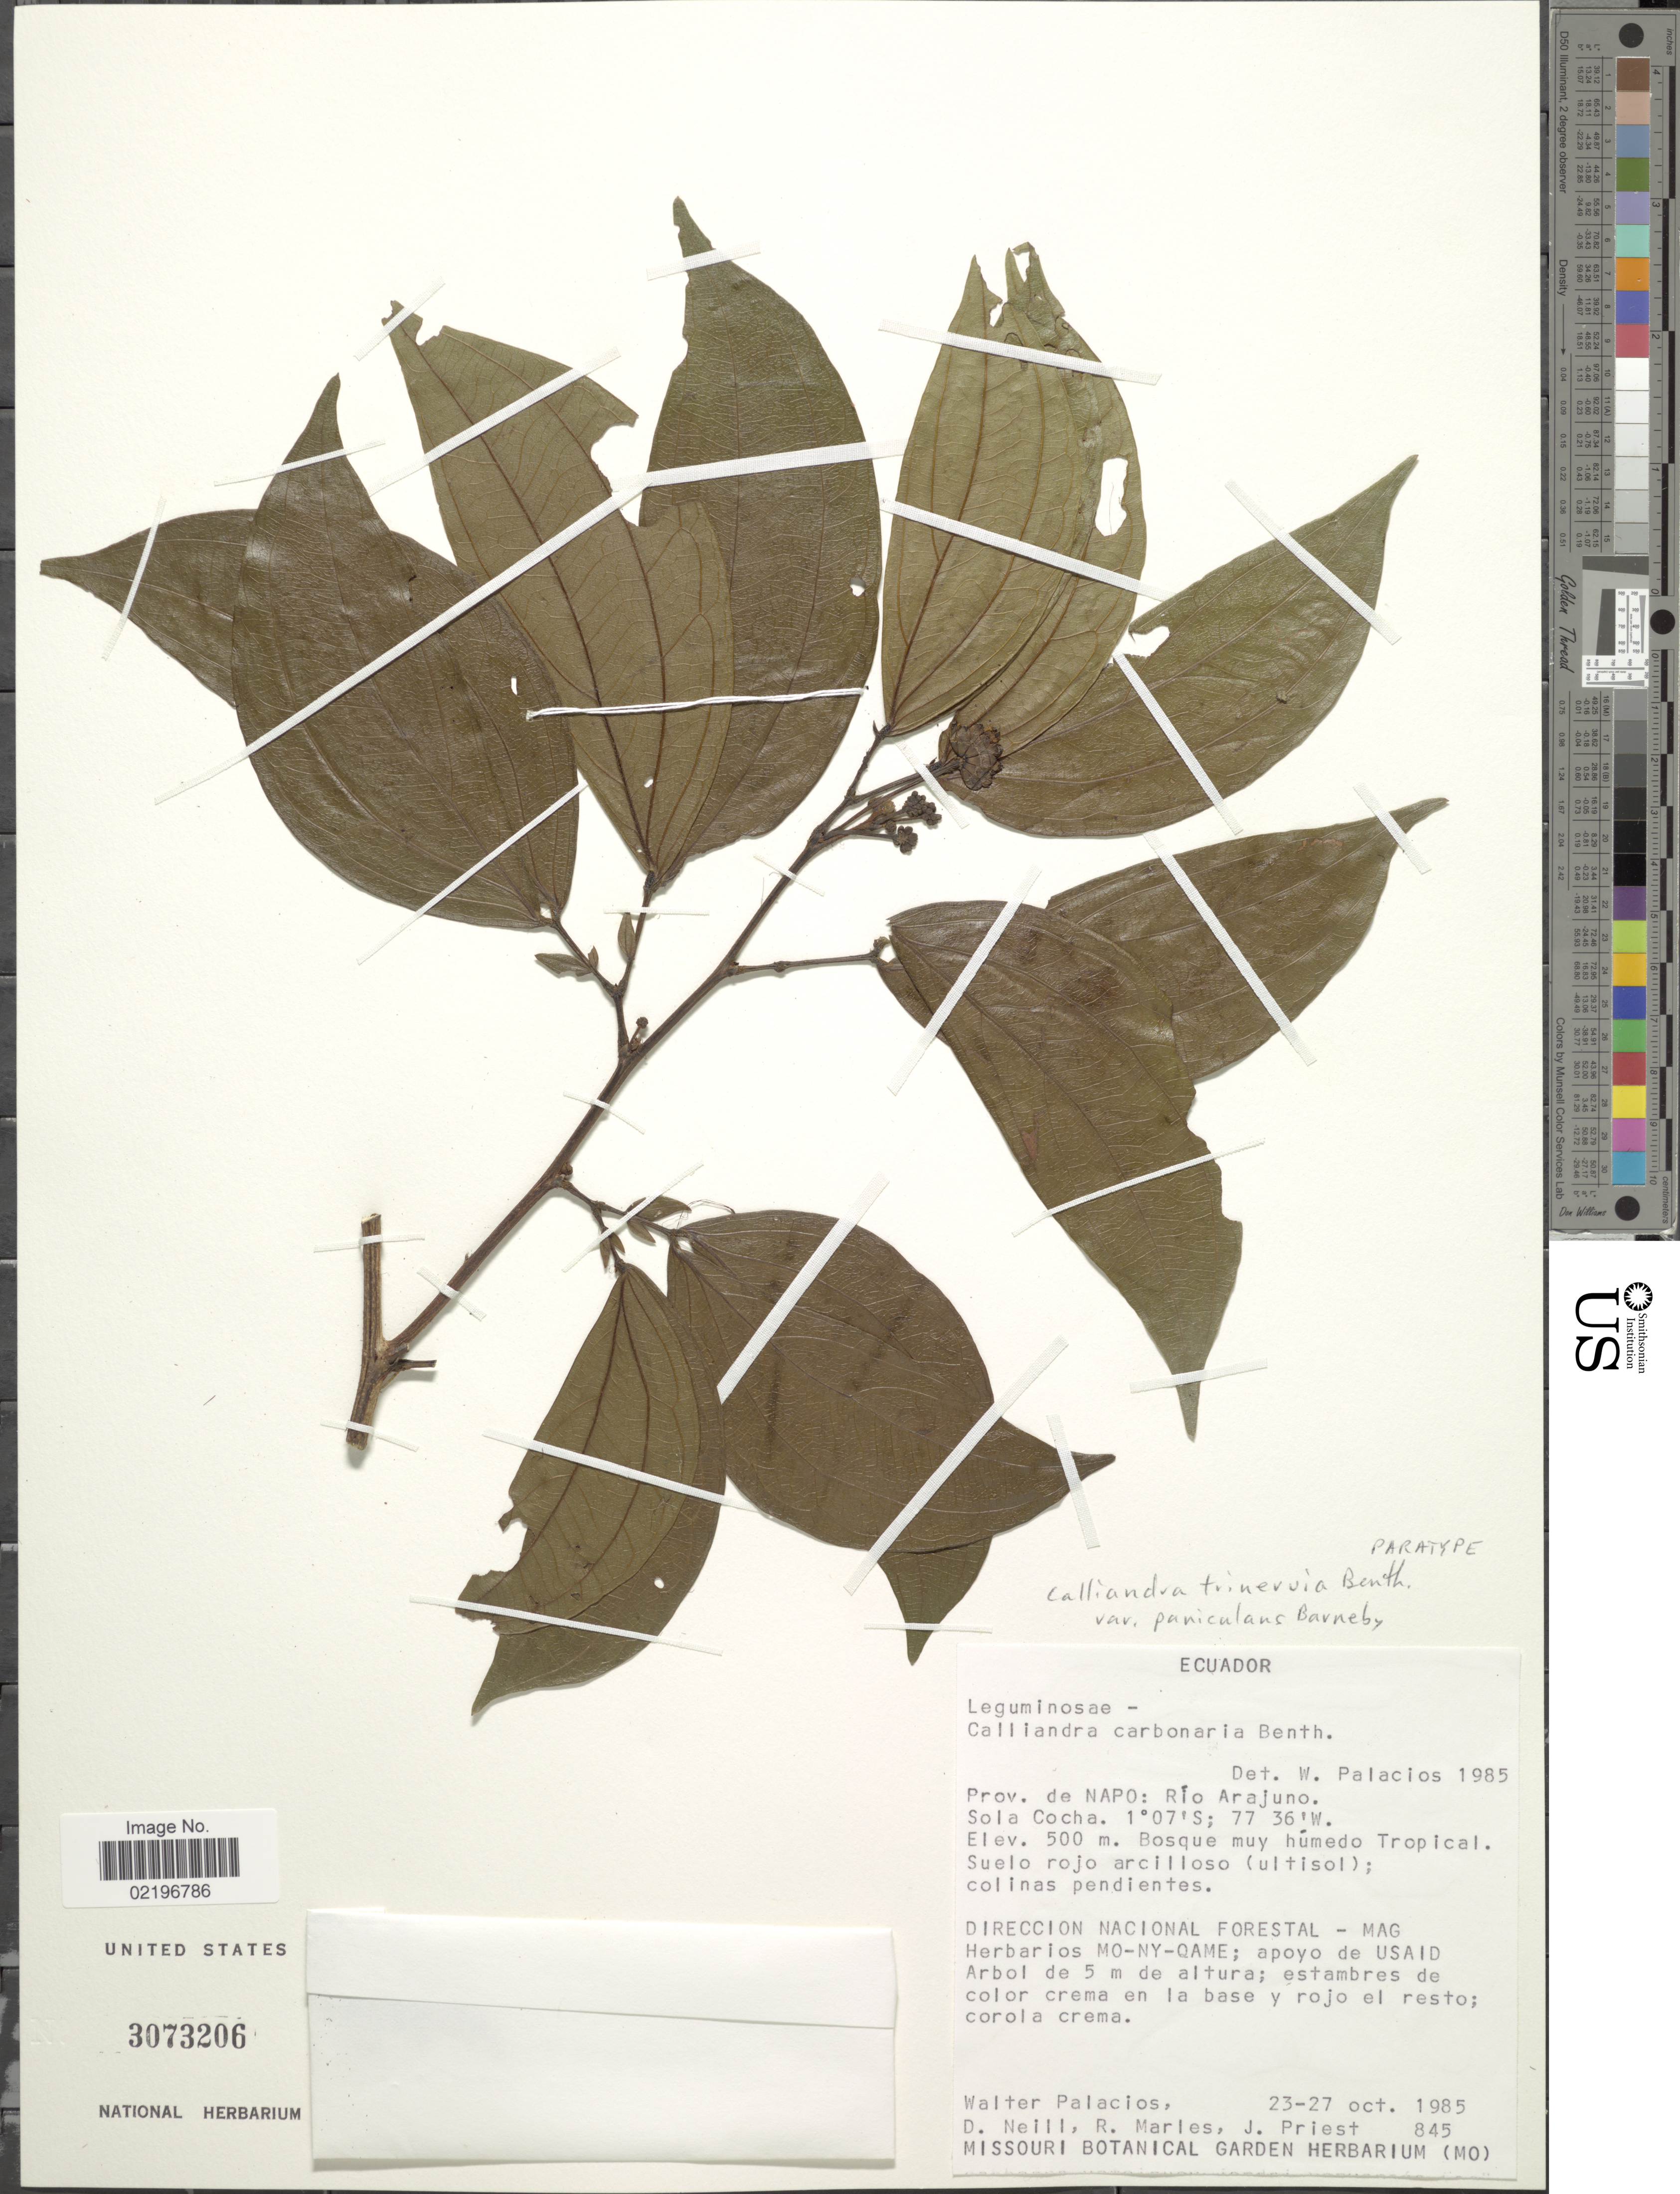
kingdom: Plantae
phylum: Tracheophyta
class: Magnoliopsida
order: Fabales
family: Fabaceae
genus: Calliandra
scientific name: Calliandra trinervia var. paniculans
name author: Barneby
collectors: W. Palacios, D. Neill, R. Marles & J. Priest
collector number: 845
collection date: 1985-10-23/1985-10-27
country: Ecuador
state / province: Napo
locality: Rio Arajuno. Sola Cocha.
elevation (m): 500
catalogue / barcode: US 3073206